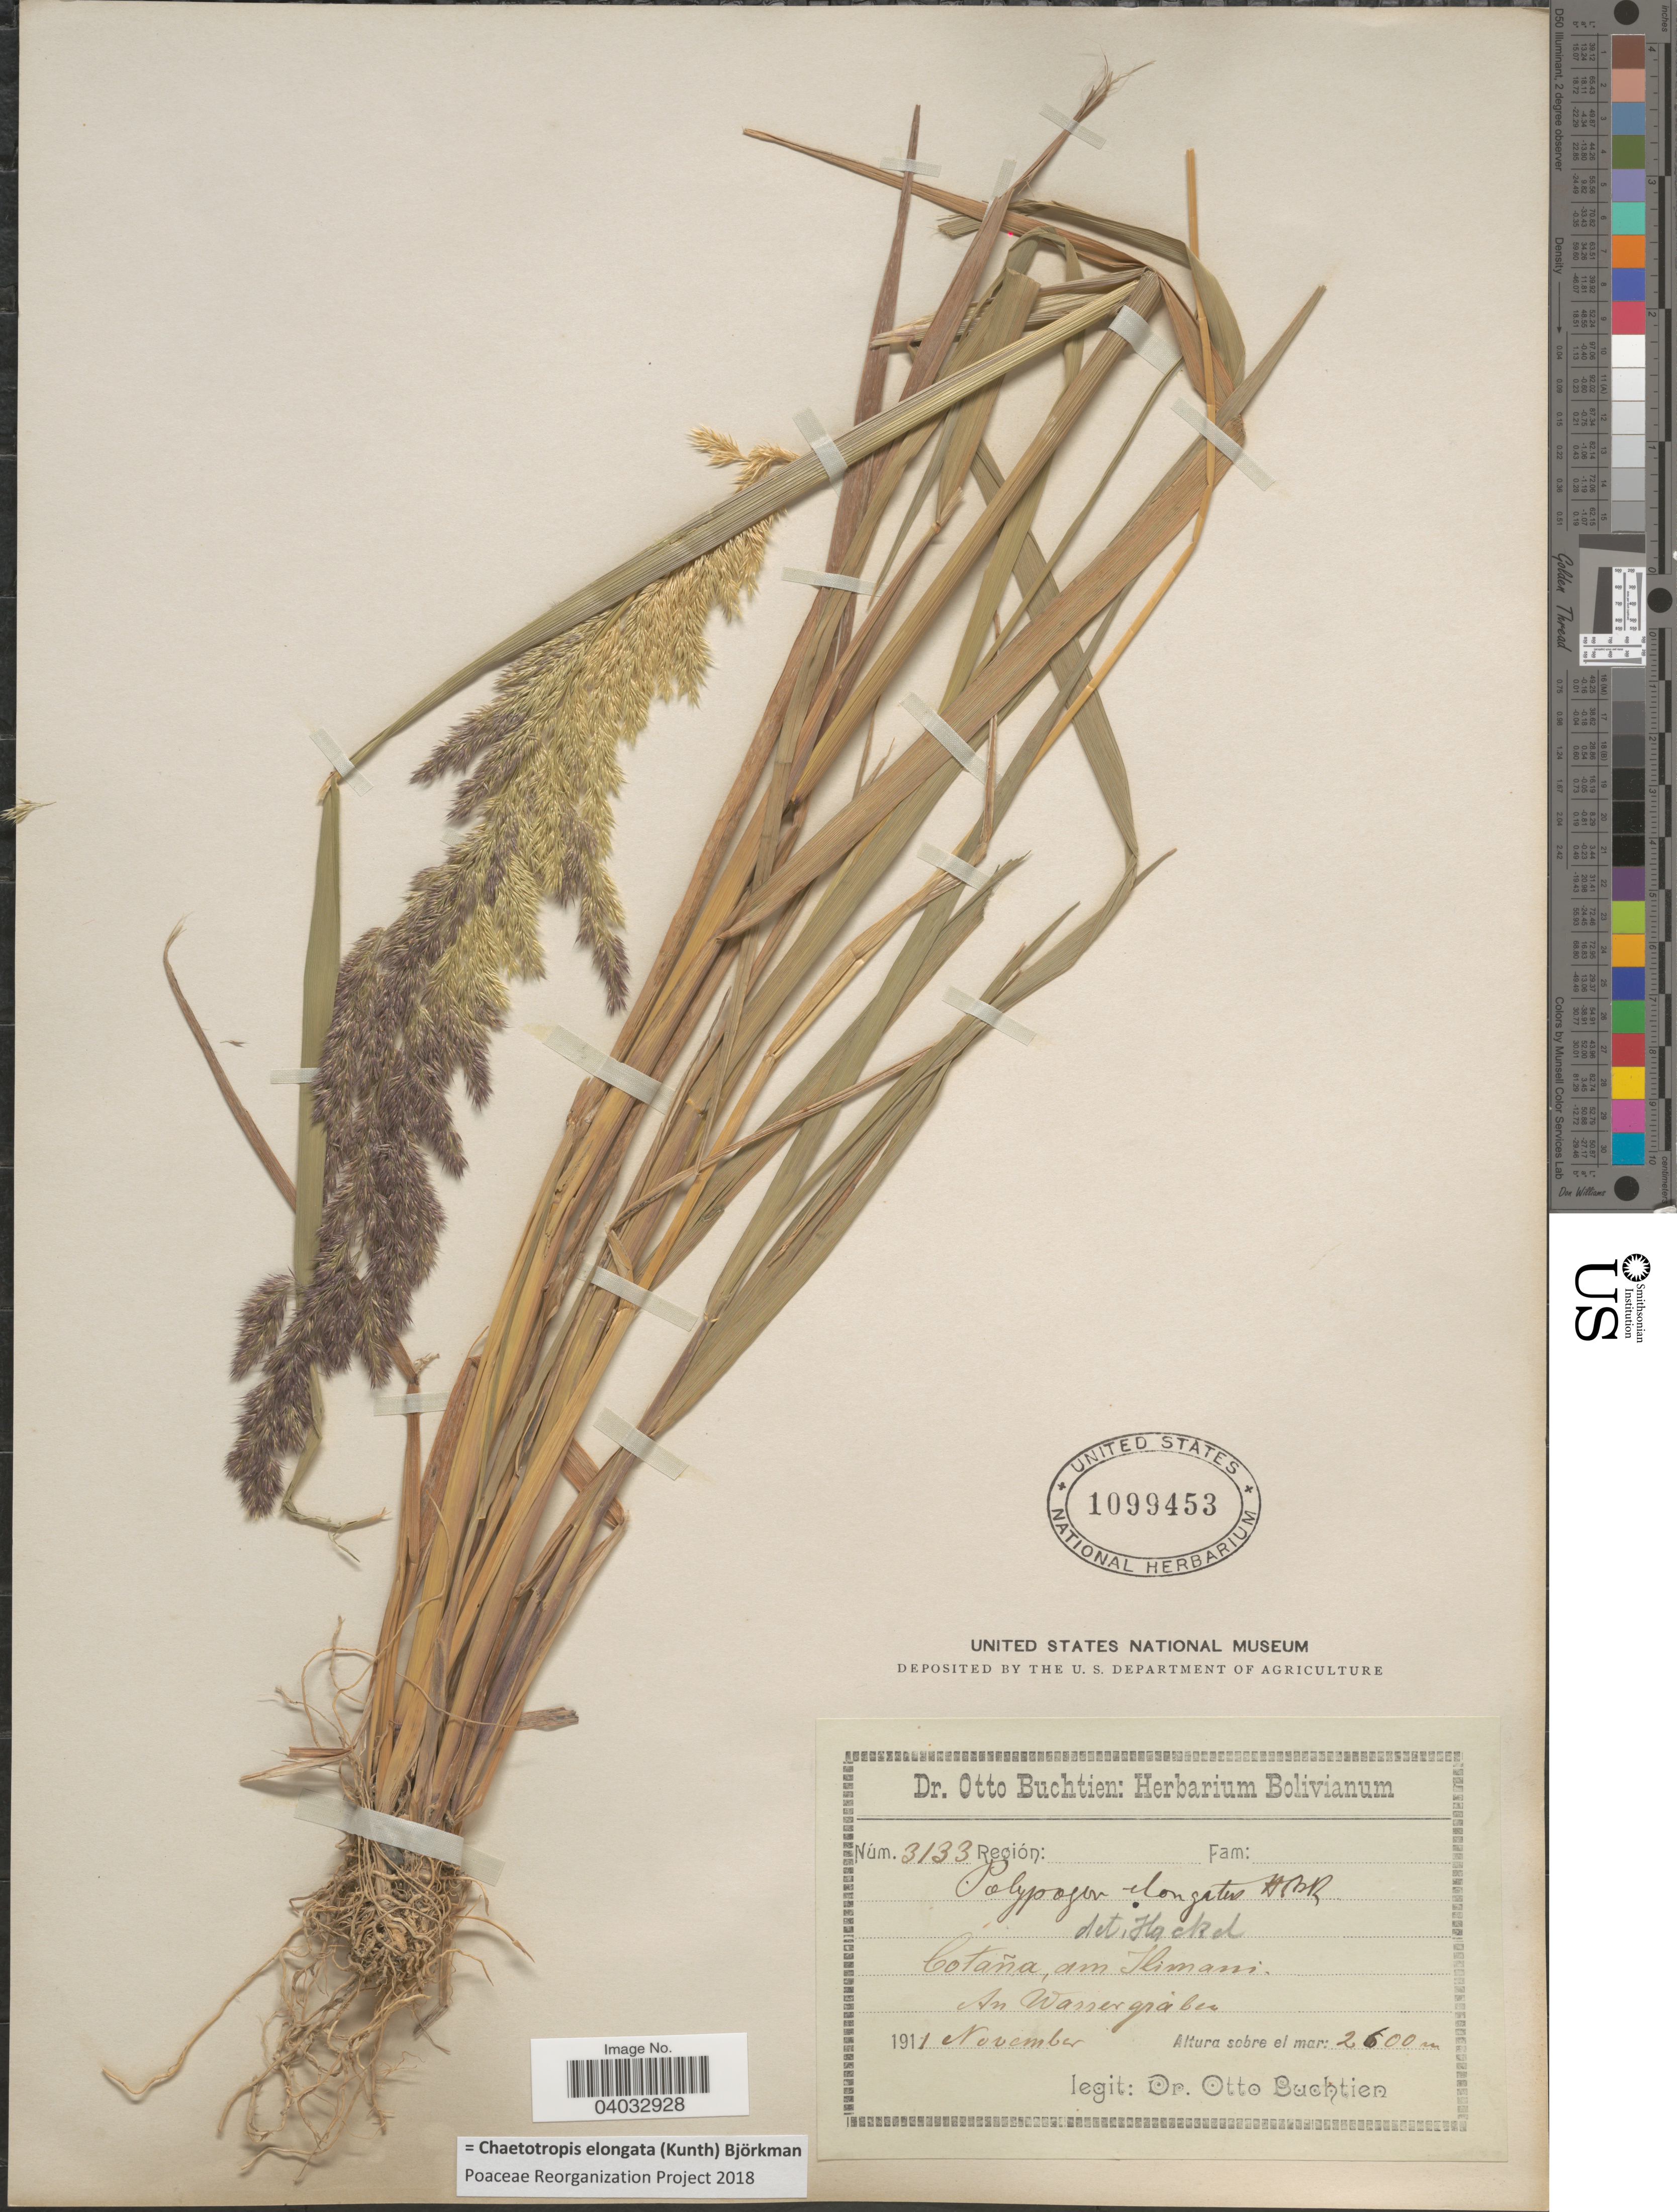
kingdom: Plantae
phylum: Tracheophyta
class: Liliopsida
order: Poales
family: Poaceae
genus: Chaetotropis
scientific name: Chaetotropis elongata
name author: (Kunth) Björkman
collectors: O. Buchtien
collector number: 3133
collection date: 1911-11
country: Bolivia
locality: Cotaña, am Ilimani. an Wasser gräber.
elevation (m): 2600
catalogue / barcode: US 1099453